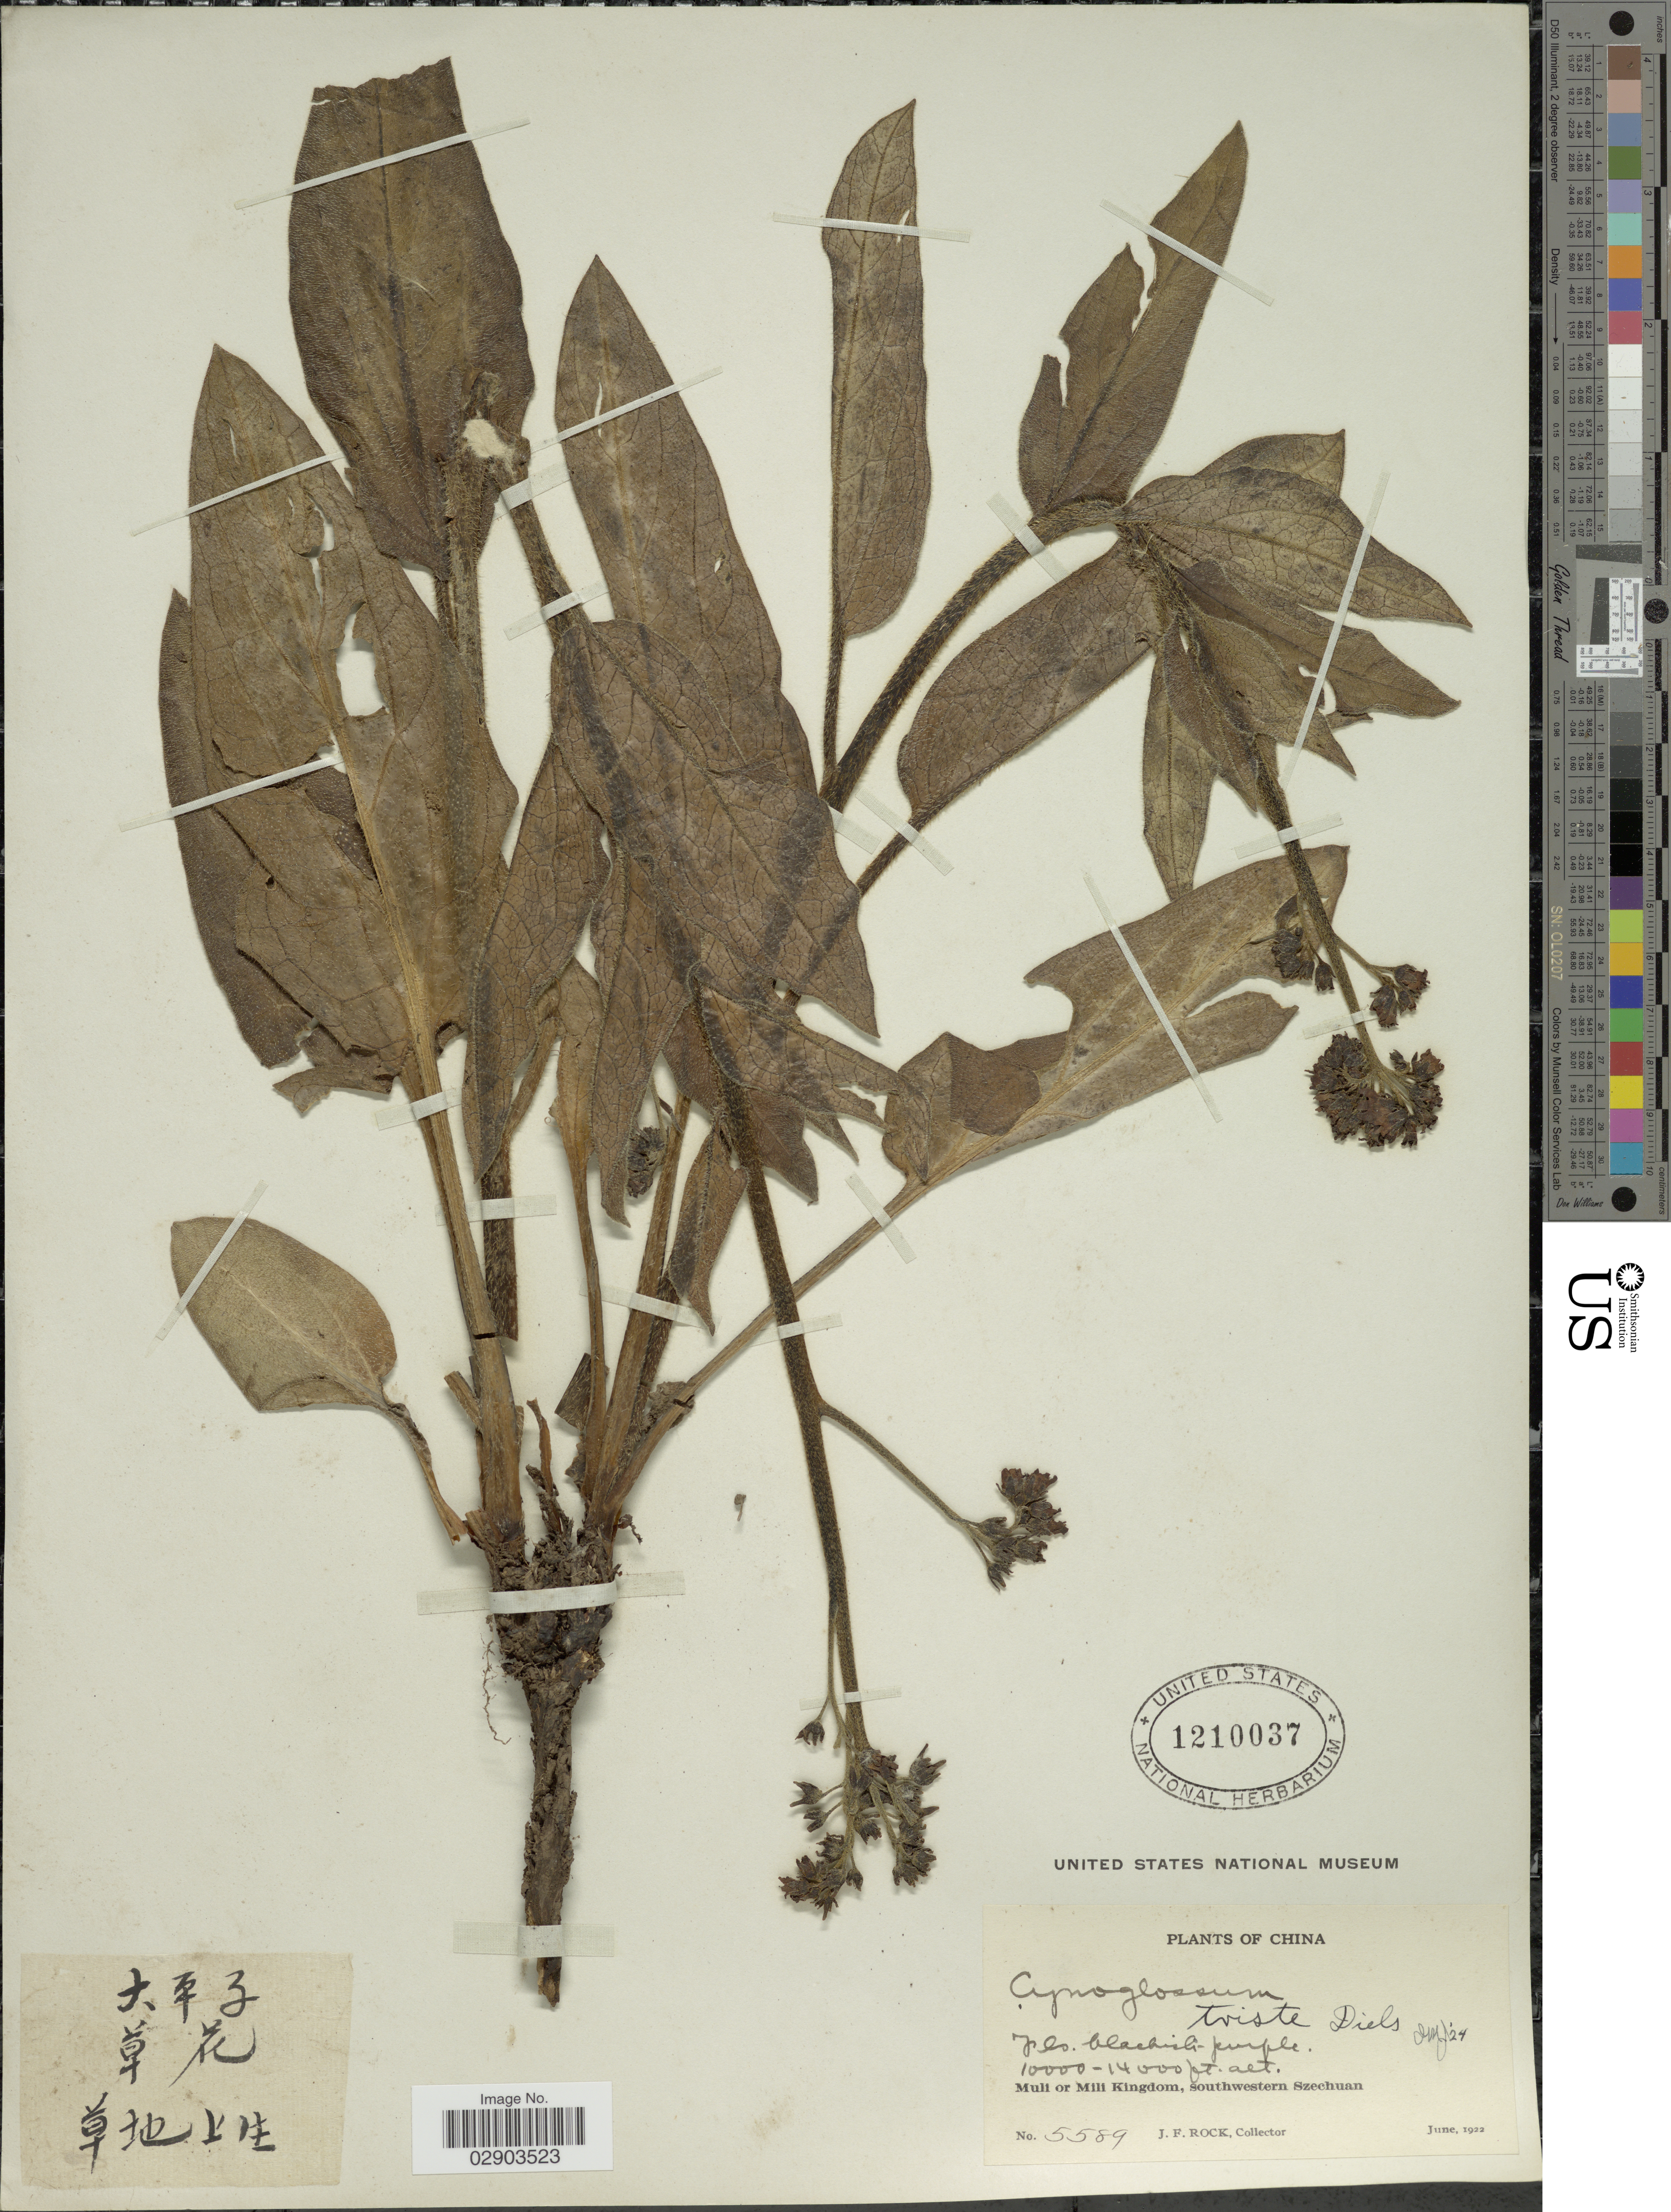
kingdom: Plantae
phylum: Tracheophyta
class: Magnoliopsida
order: Boraginales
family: Boraginaceae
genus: Cynoglossum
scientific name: Cynoglossum triste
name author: Diels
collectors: J. Rock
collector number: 5589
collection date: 1922-06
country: China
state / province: Sichuan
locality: Muli or Mili Kingdom, southwestern Szechuan.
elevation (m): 3048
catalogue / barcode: US 1210037